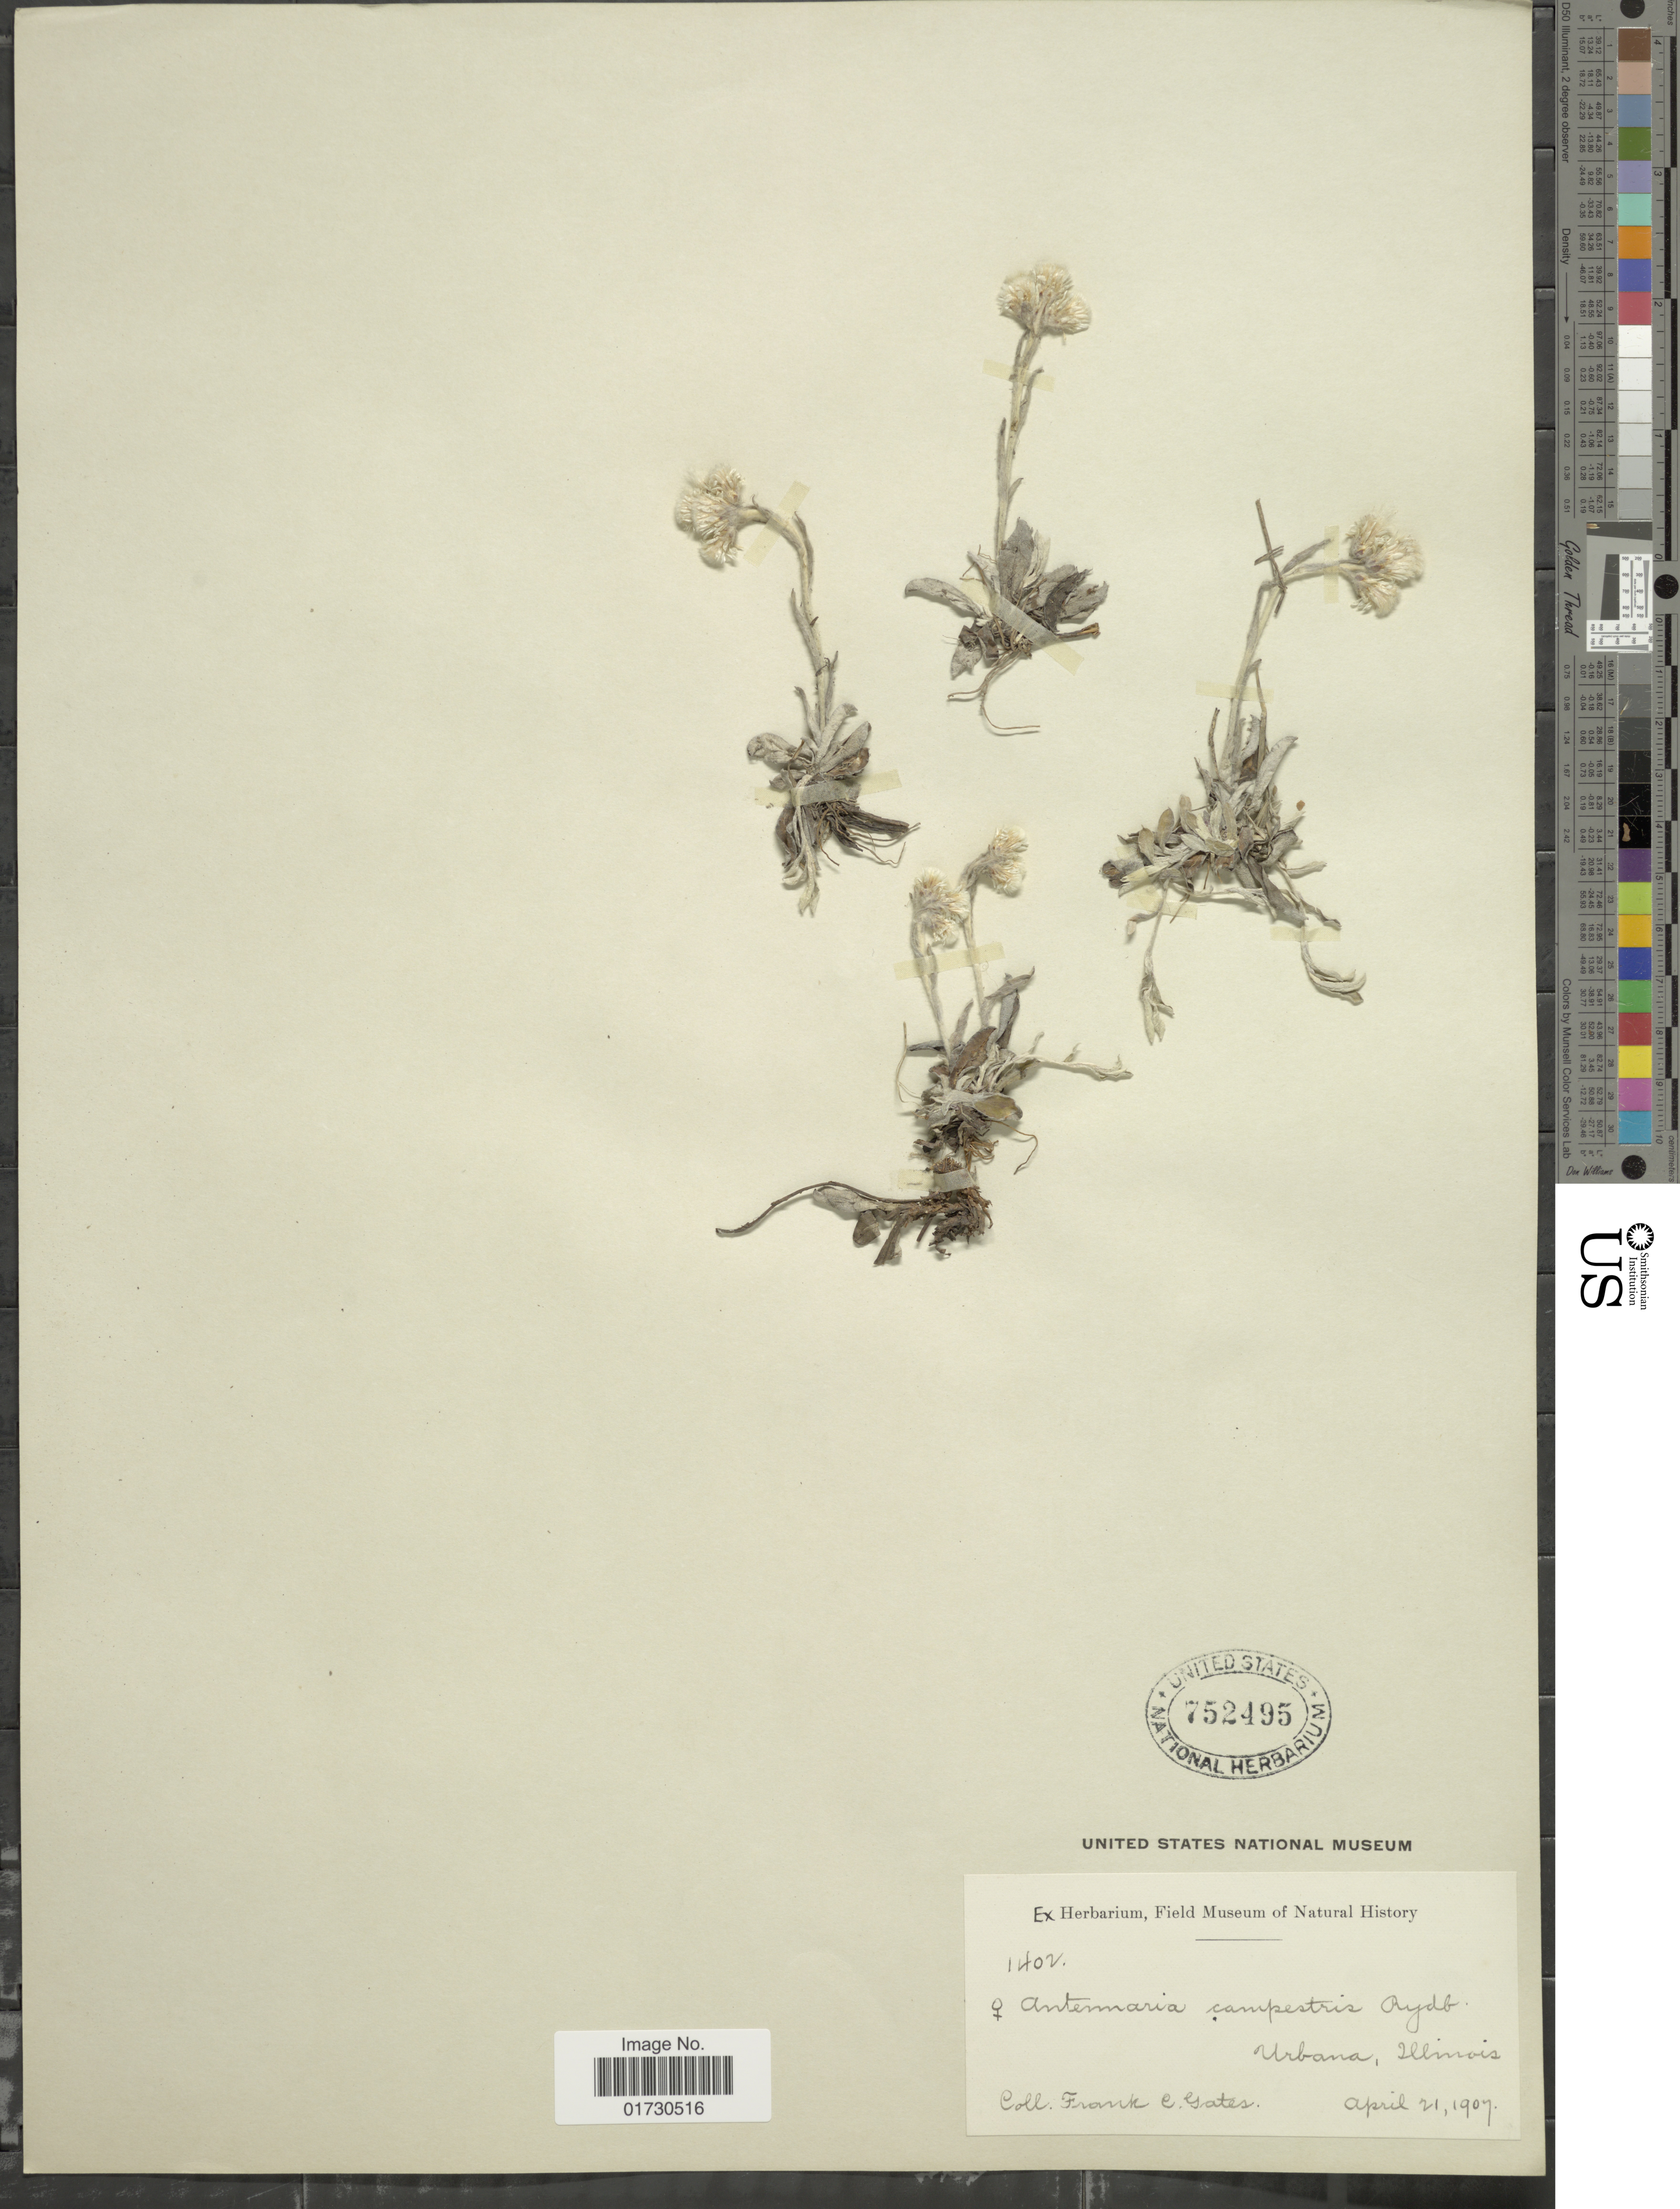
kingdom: Plantae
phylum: Tracheophyta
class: Magnoliopsida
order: Asterales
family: Asteraceae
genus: Antennaria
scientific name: Antennaria campestris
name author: Rydb.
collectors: F. C. Gates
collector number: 1402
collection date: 1907-04-21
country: United States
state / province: Illinois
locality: Urbana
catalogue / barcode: US 752495